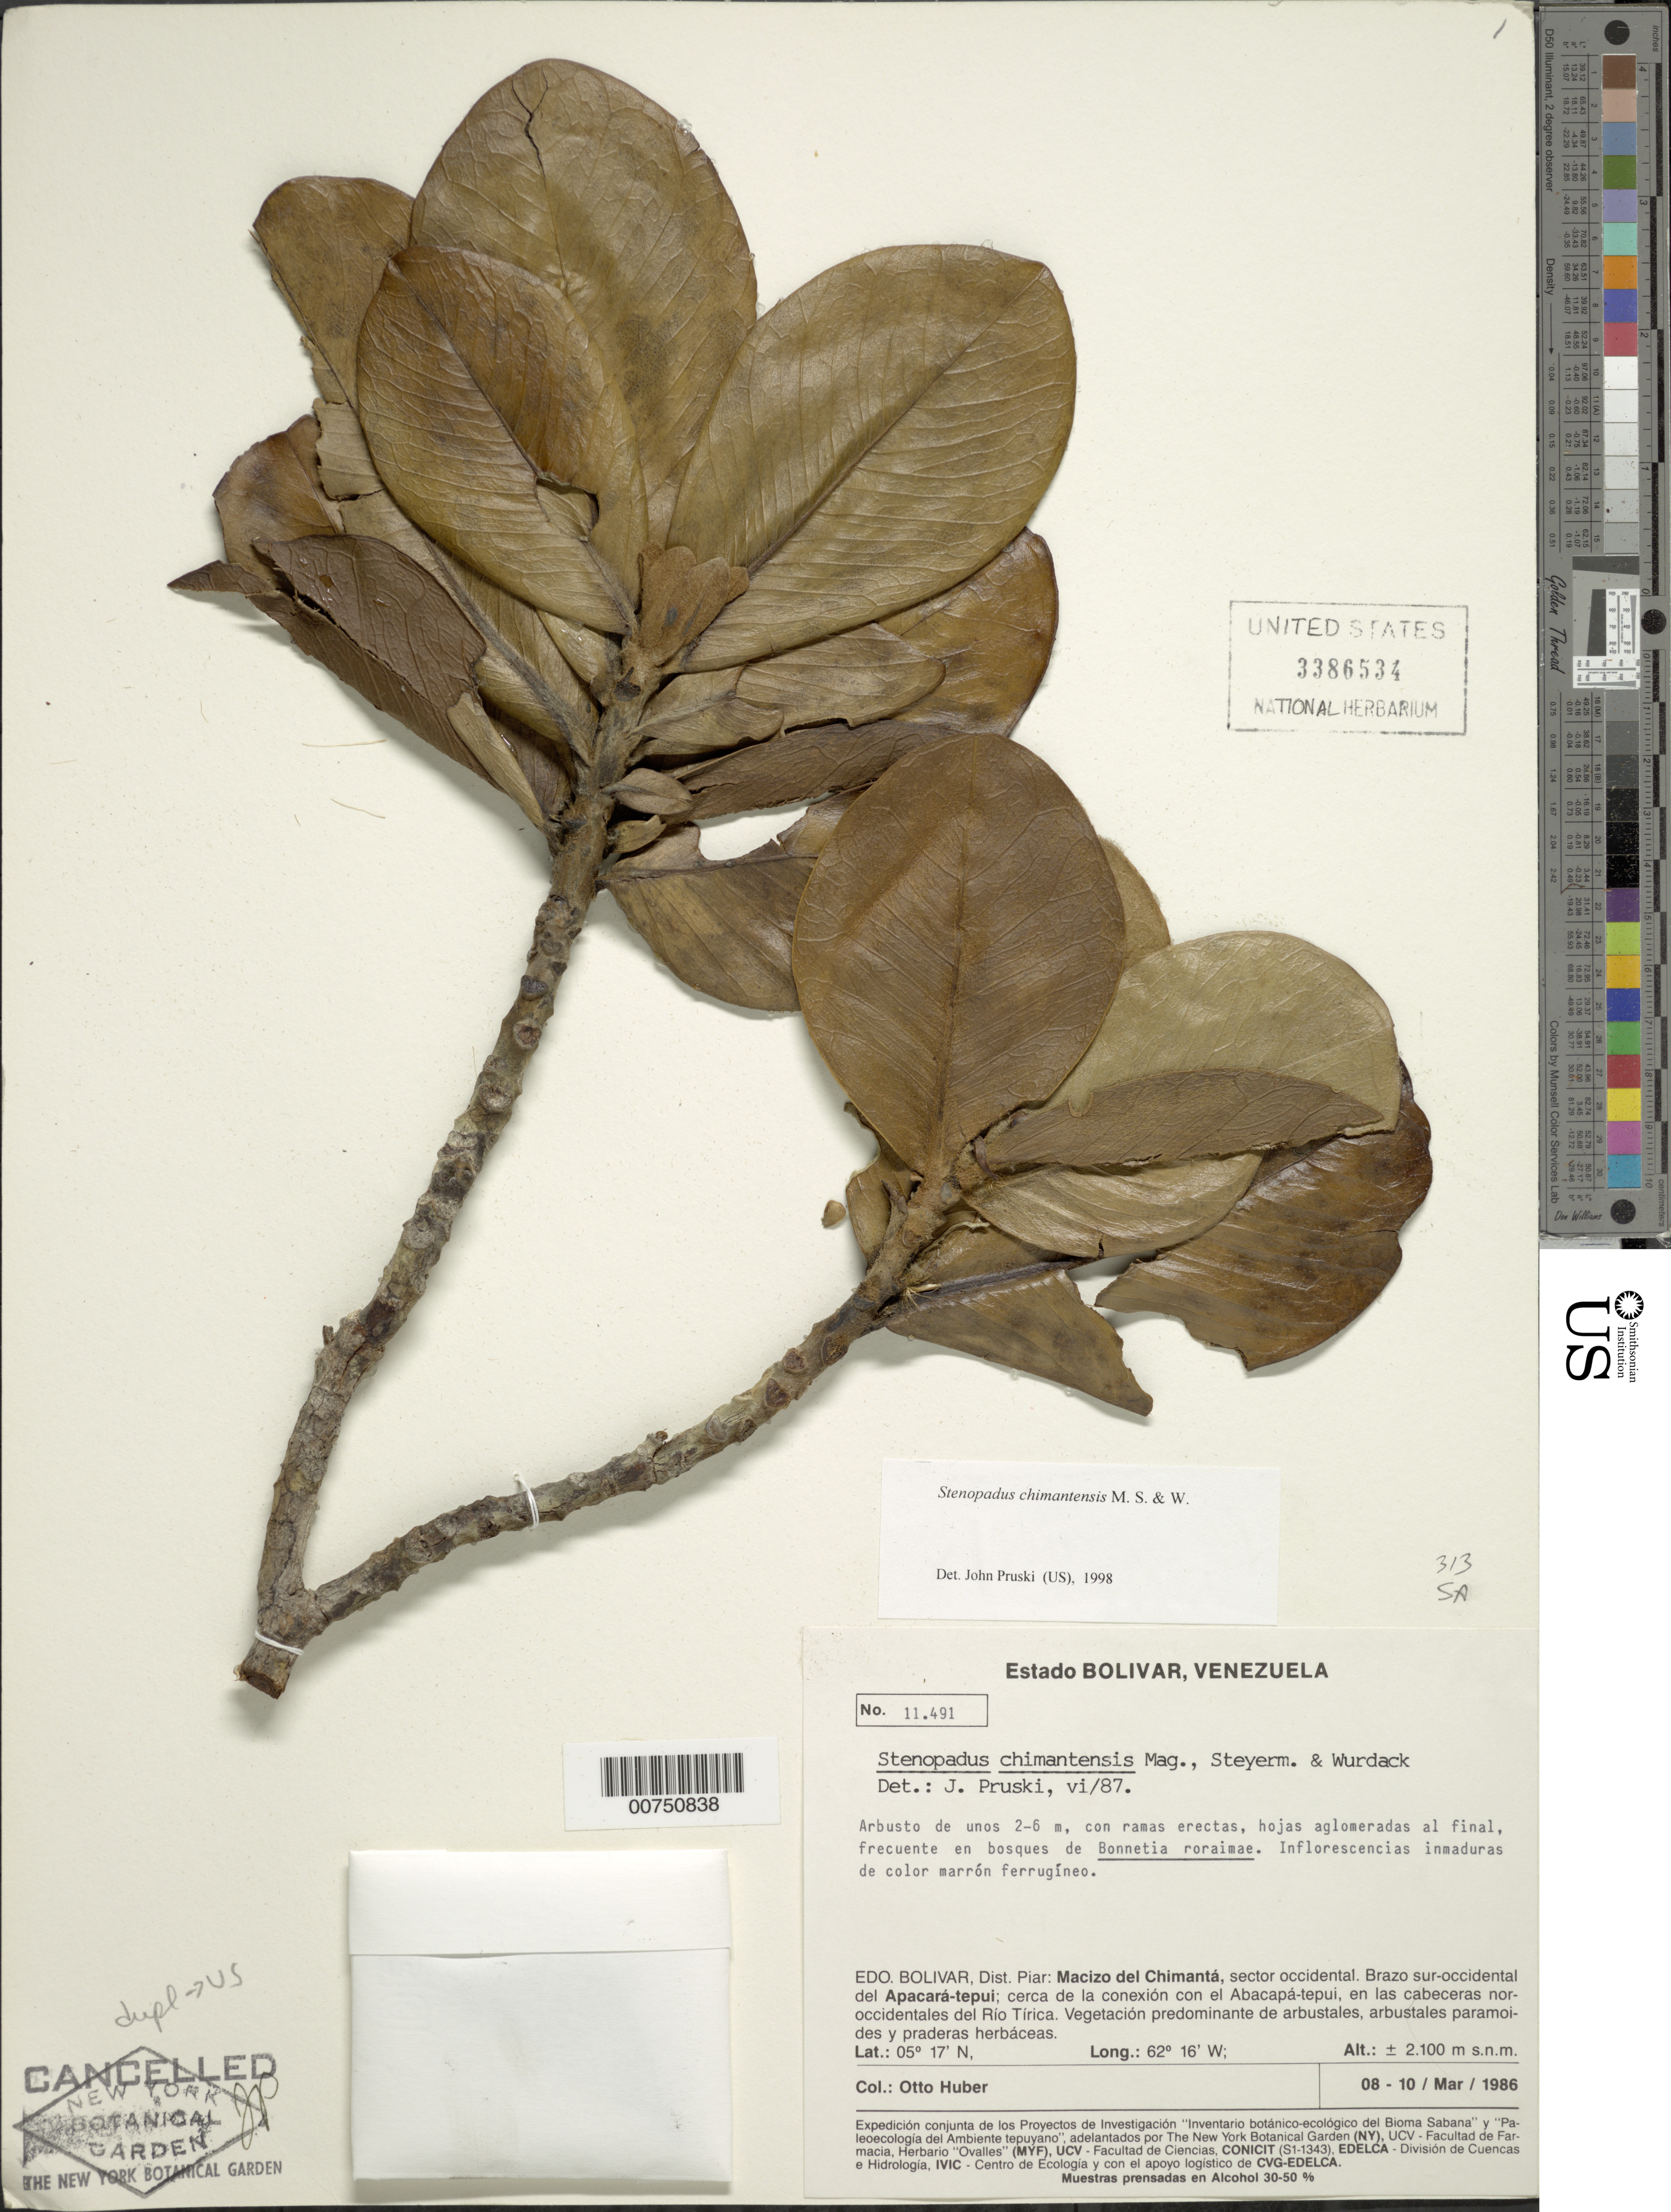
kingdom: Plantae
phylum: Tracheophyta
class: Magnoliopsida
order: Asterales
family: Asteraceae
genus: Stenopadus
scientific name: Stenopadus chimantensis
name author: Maguire et al.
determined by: Pruski, J. F.; Funk, V. A.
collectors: O. Huber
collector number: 11491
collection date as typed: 8-Mar-86 to 10-Mar-86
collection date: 1986-03-08/1986-03-10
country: Venezuela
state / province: Bolívar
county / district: Piar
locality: Macizo del Chimantá, sector oriental, brazo sur oriental del Apacará-tepuí; cerca de la conexión con el Abacapá-tepuí en las cabeceras norte del río Tírica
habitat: Bosques de Bonnetia roraimae. Vegetación predominante de arbustales, arbustales paramoides y praderas herbáceas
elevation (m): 2100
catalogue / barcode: US 3386534